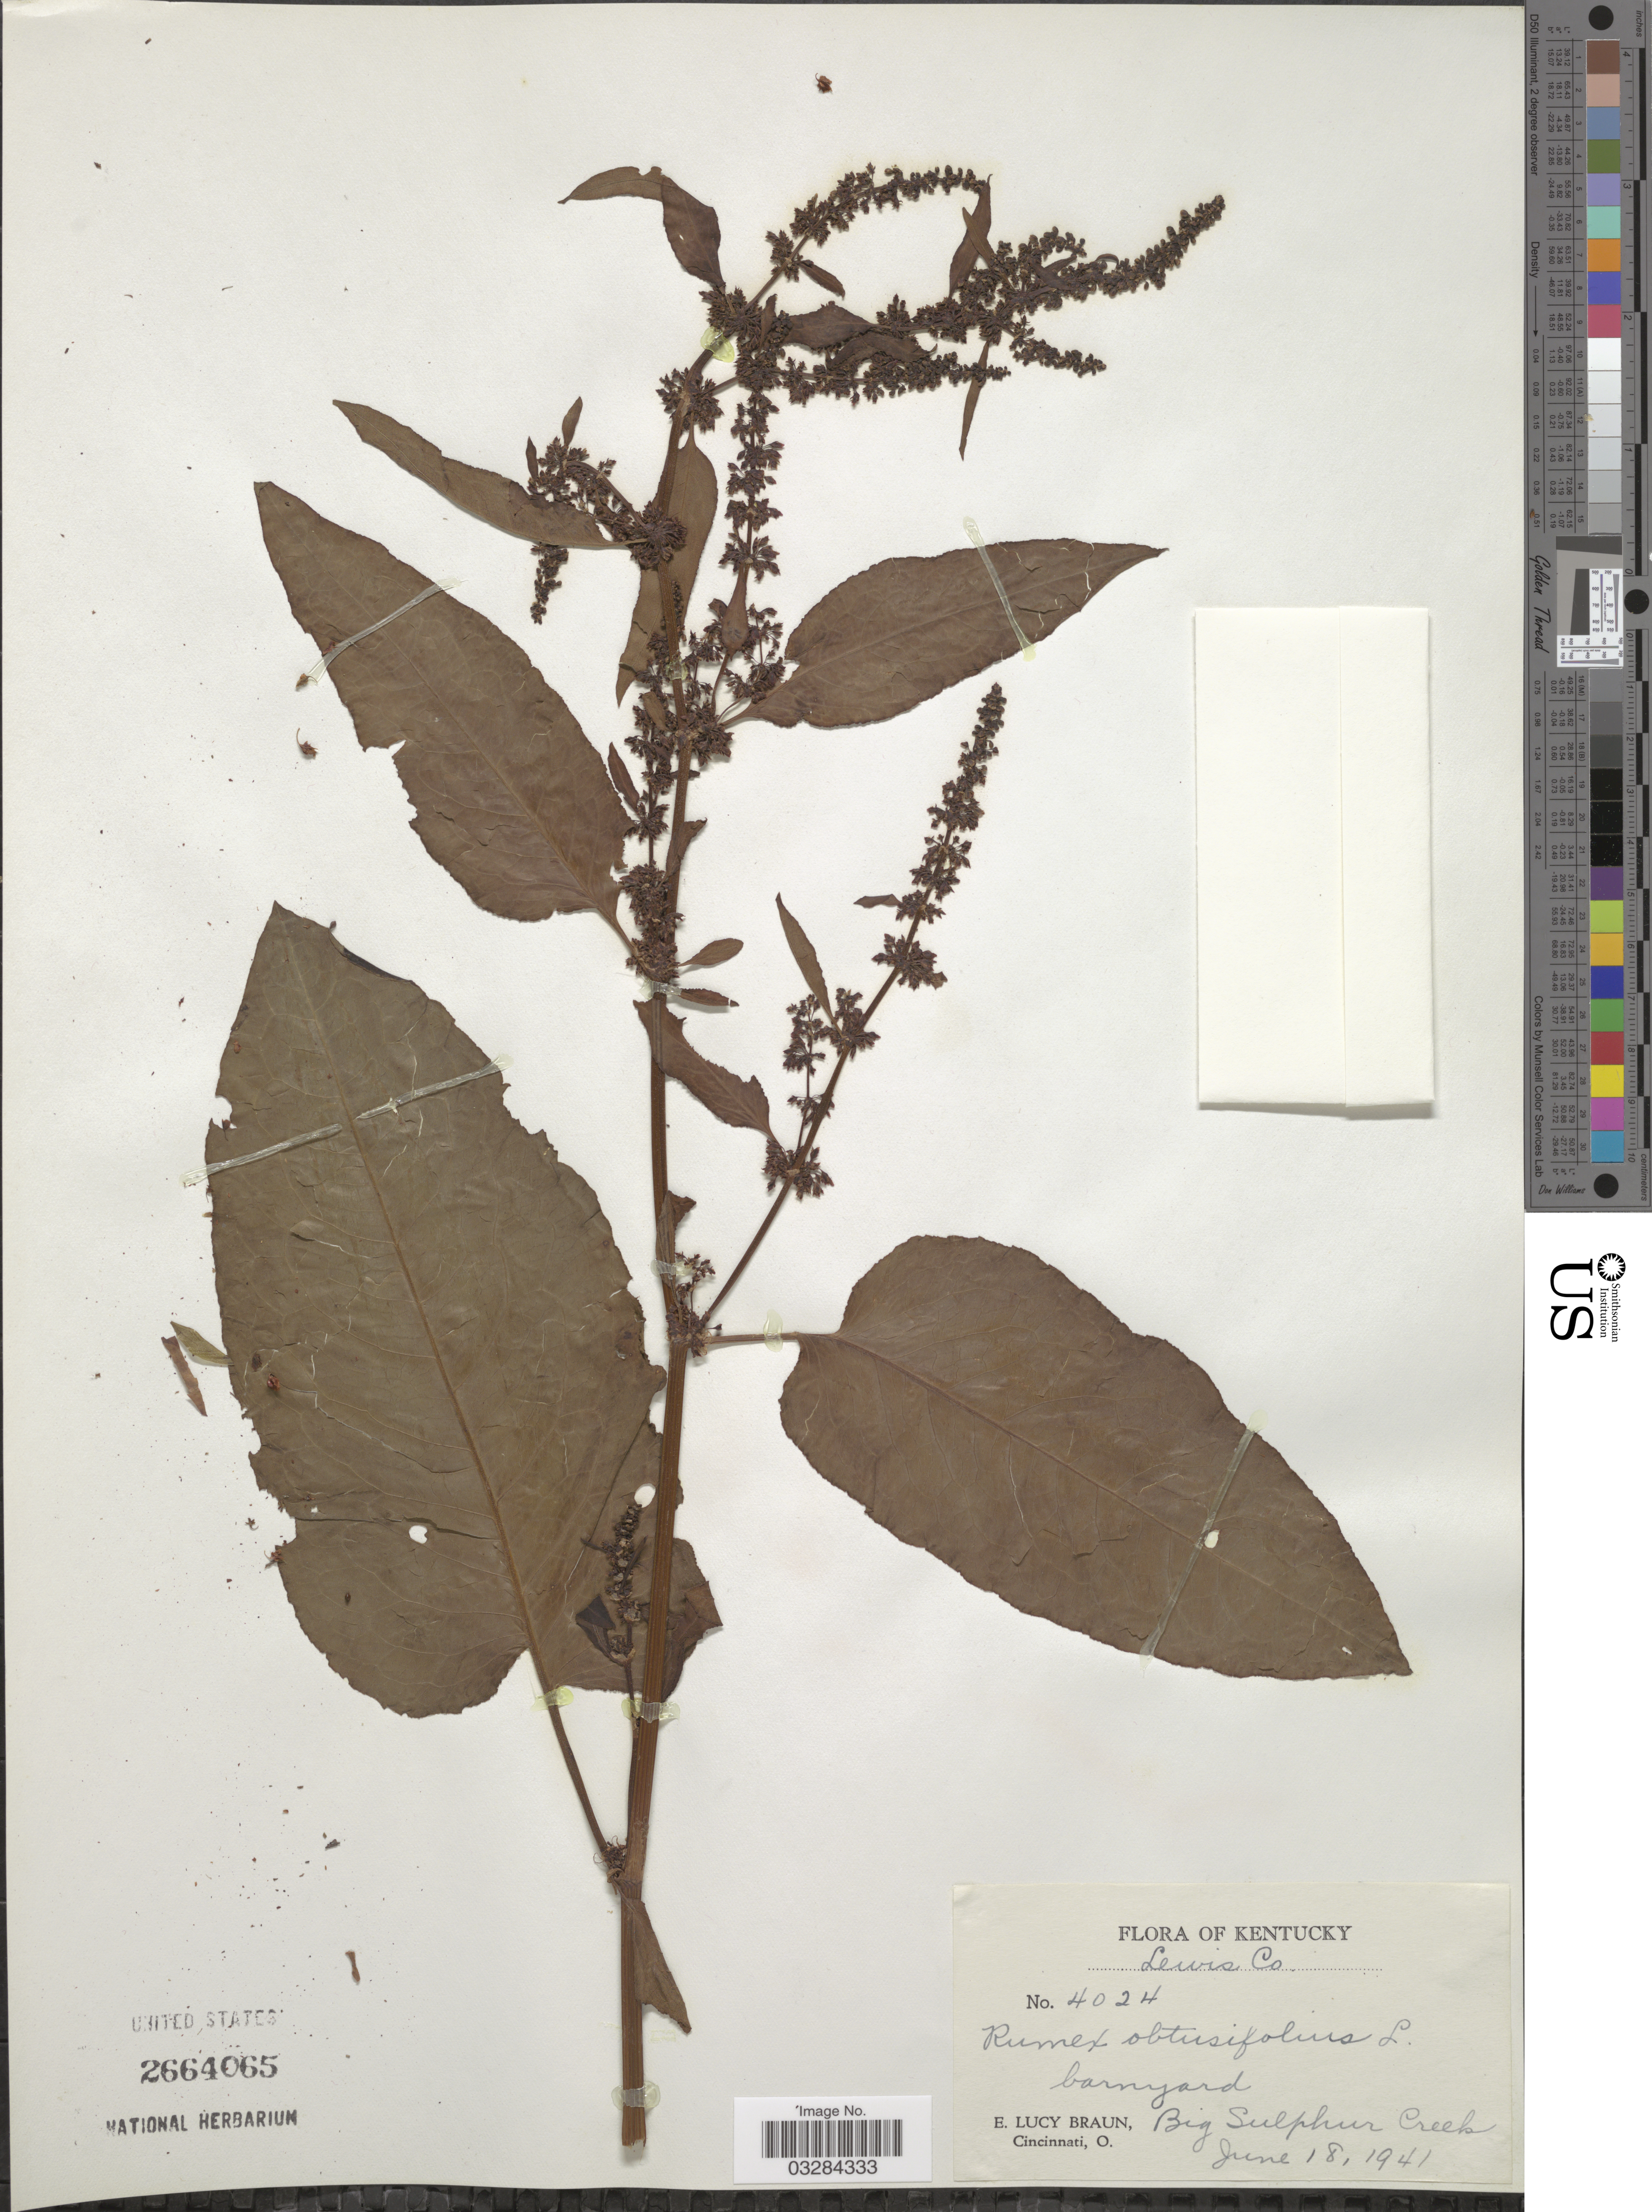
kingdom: Plantae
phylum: Tracheophyta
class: Magnoliopsida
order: Caryophyllales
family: Polygonaceae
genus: Rumex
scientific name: Rumex obtusifolius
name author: L.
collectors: E. L. Braun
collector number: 4024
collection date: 1941-06-18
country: United States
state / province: Kentucky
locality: Lewis Co. Big Sulphur Creek.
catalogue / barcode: US 2664065